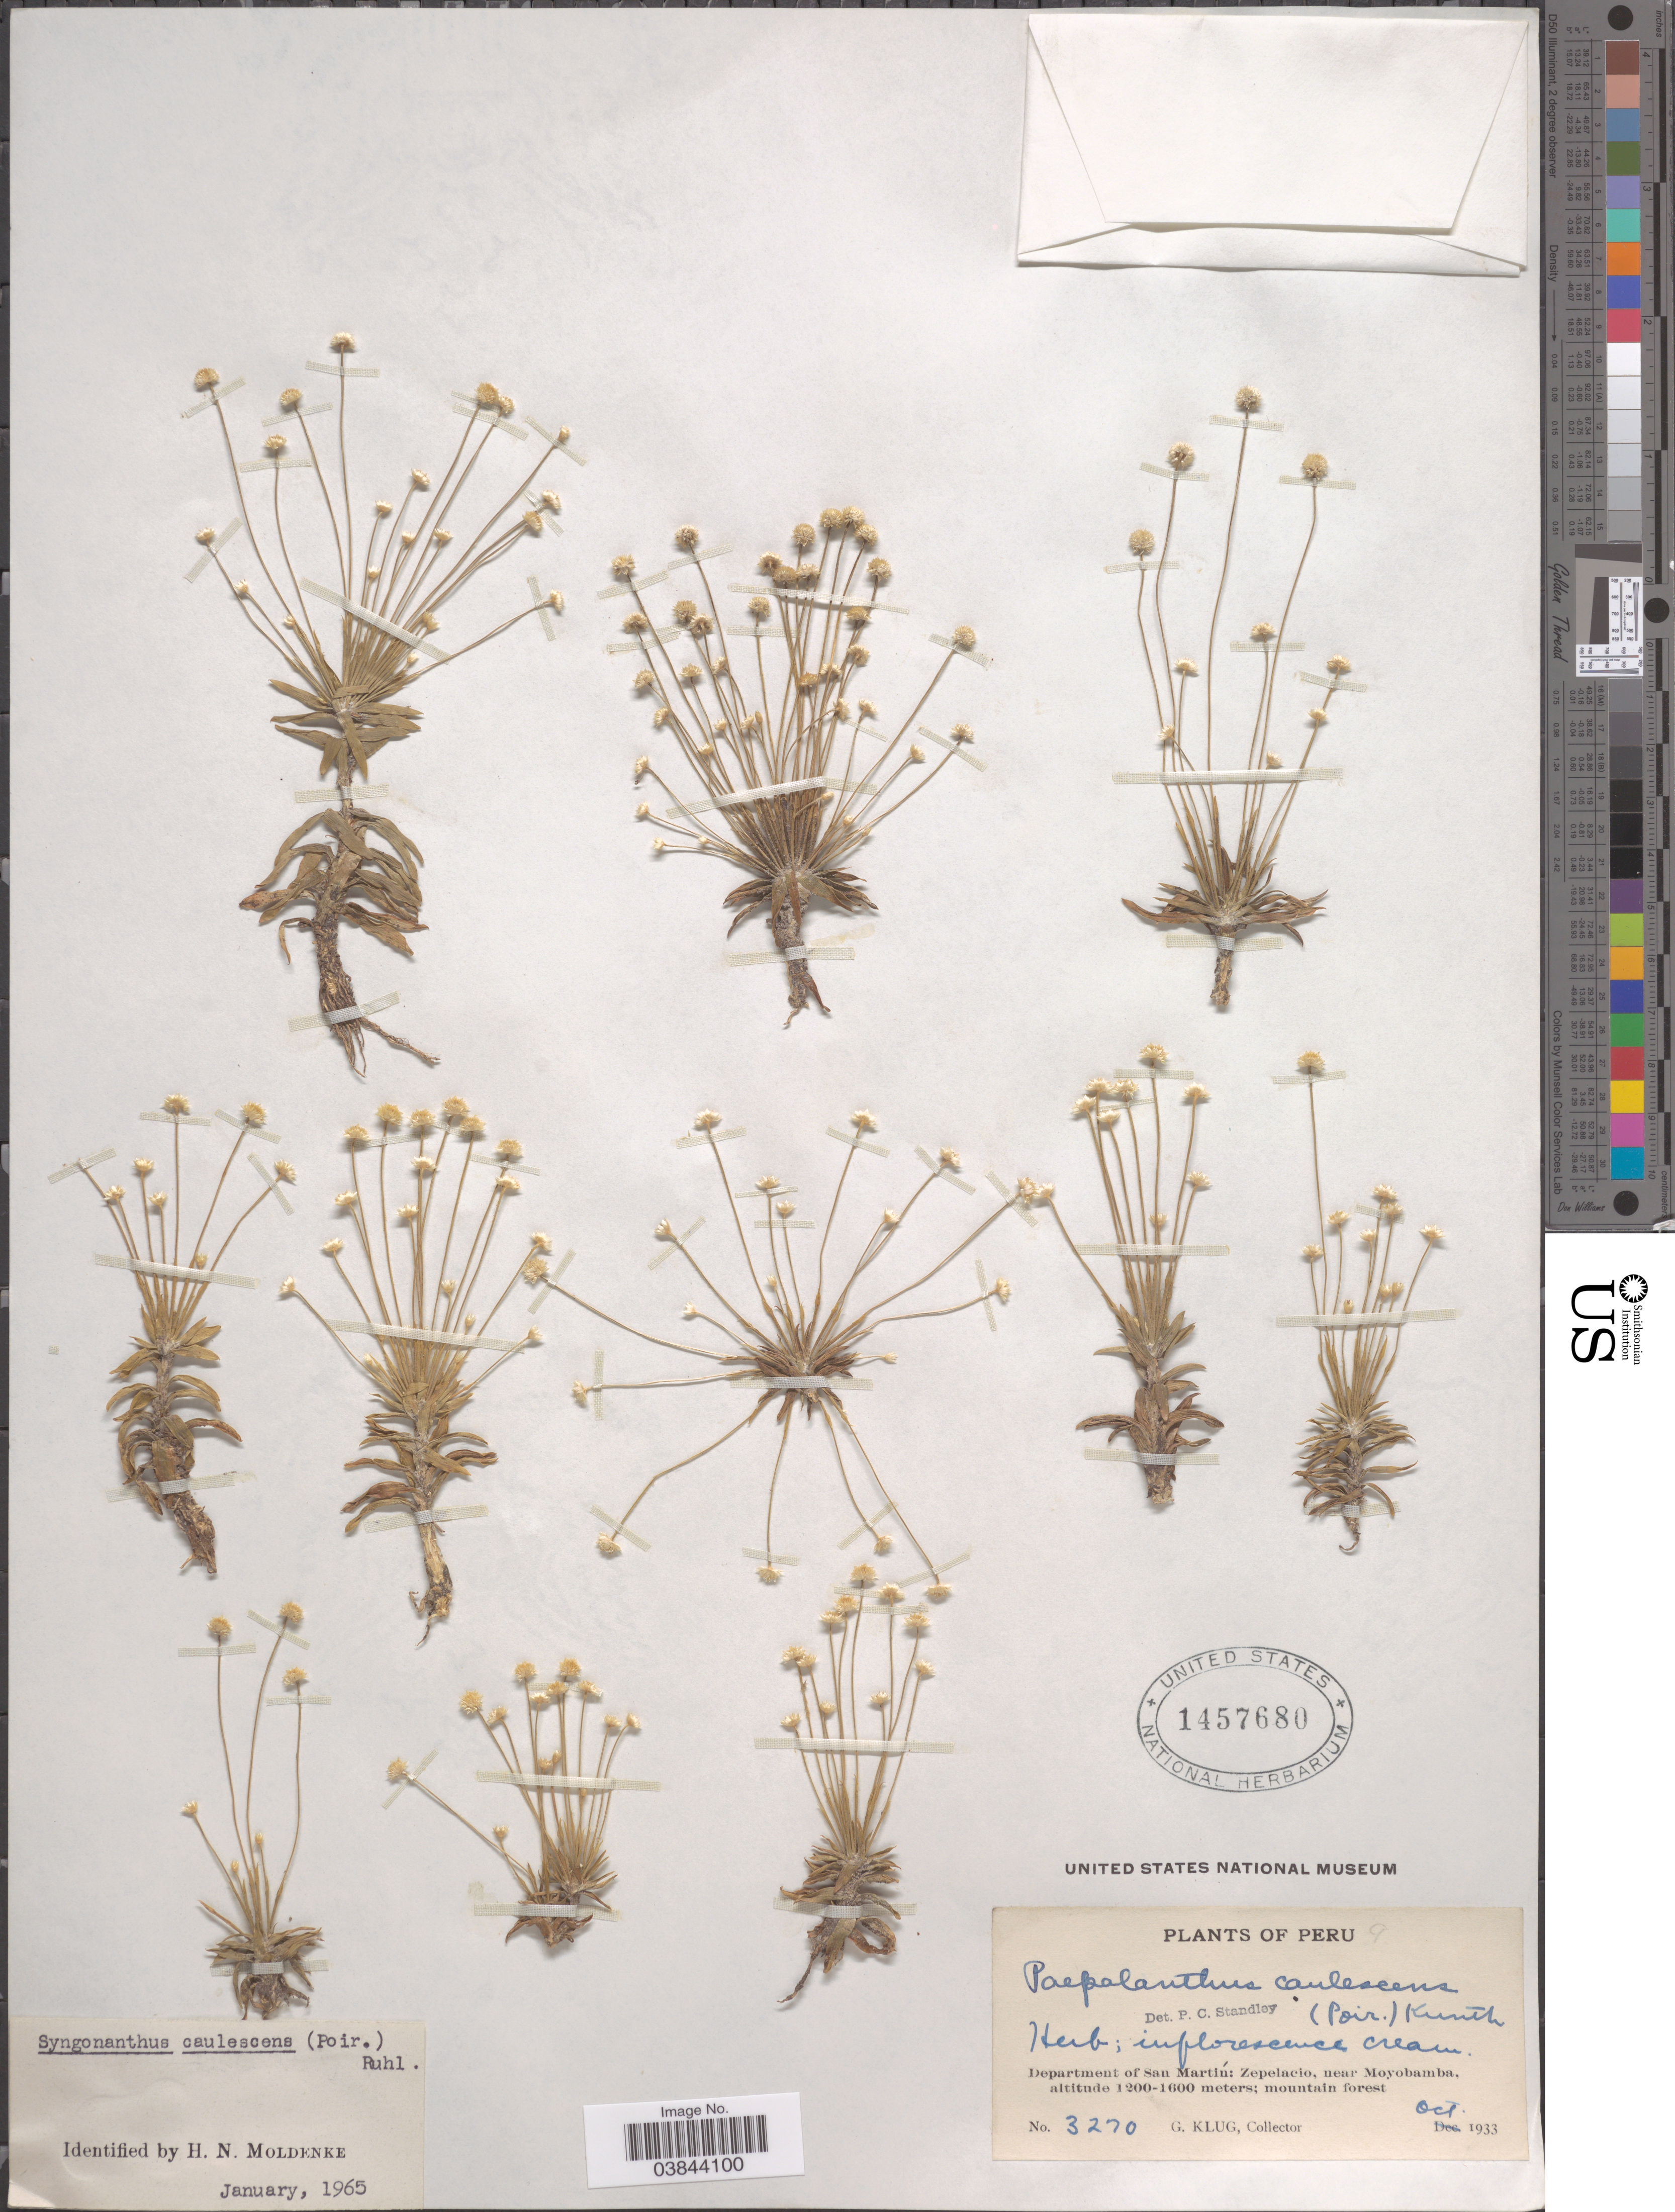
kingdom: Plantae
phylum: Tracheophyta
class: Liliopsida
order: Poales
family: Eriocaulaceae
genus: Syngonanthus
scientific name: Syngonanthus caulescens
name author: (Poir.) Ruhland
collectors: G. Klug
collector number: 3270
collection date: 1933-10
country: Peru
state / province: San Martín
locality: Department of San Martín: Zepelacio, near Moyobamba.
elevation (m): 1200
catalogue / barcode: US 1457680